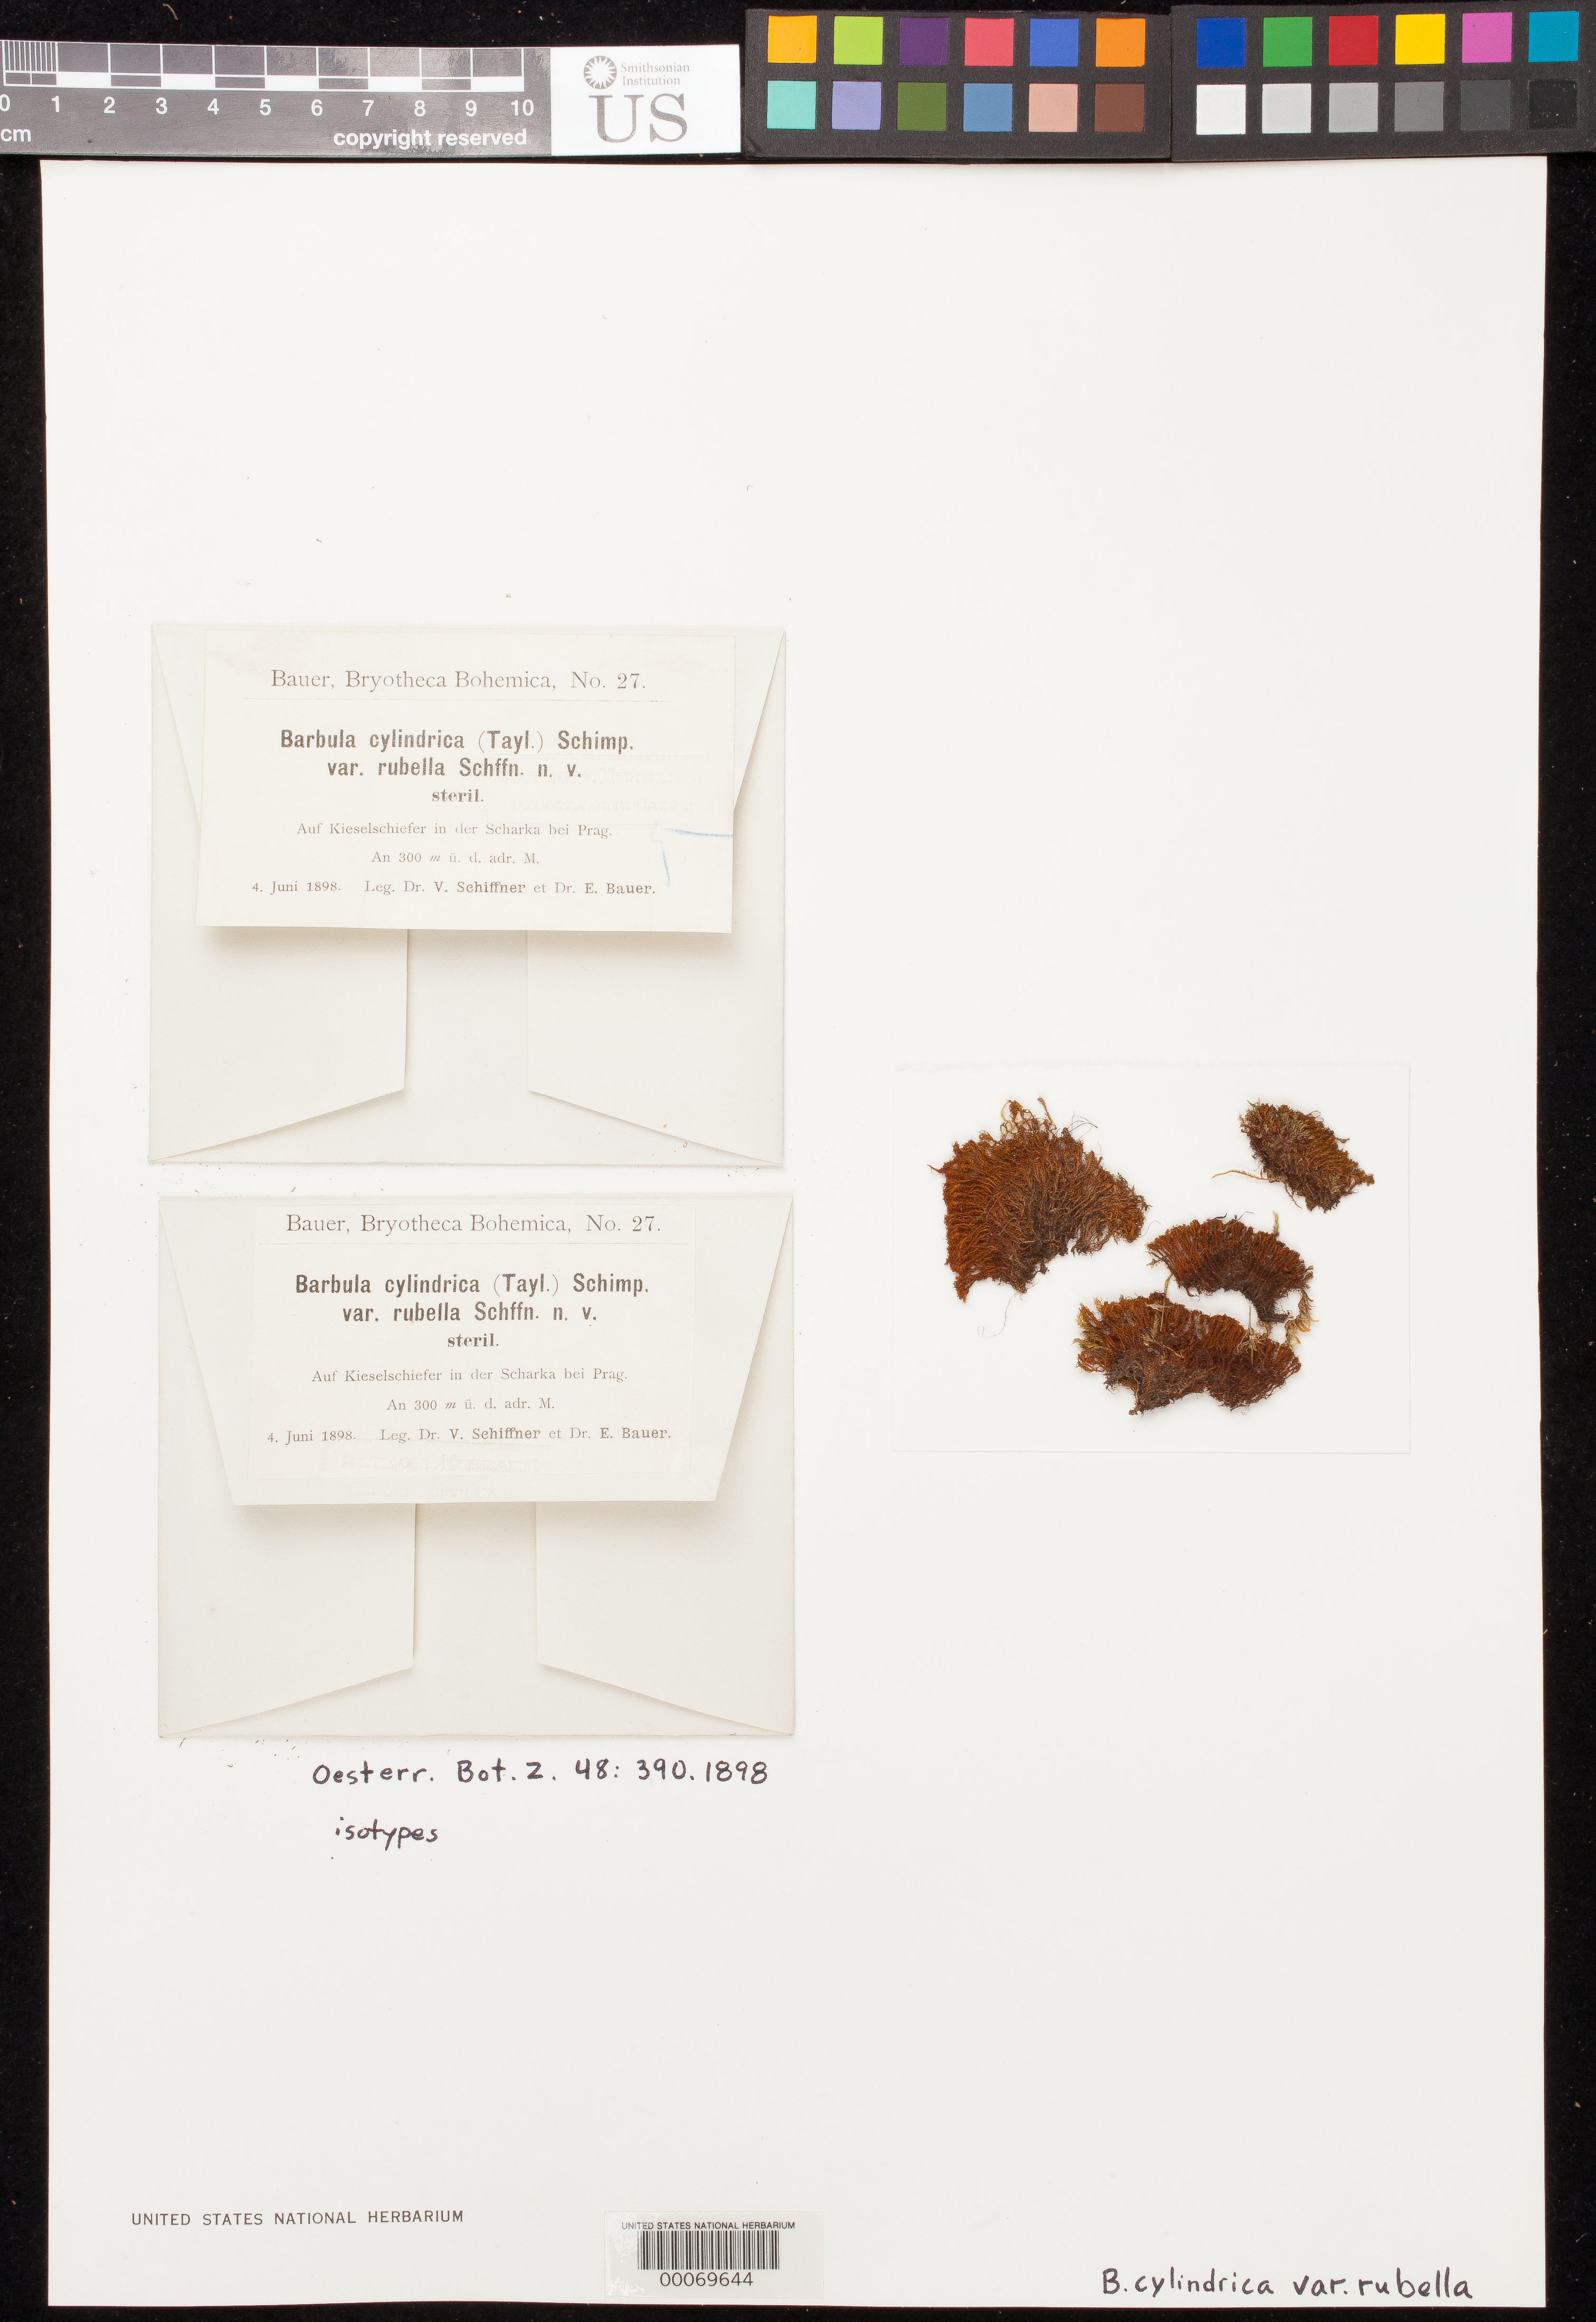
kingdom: Plantae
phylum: Bryophyta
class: Bryopsida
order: Pottiales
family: Pottiaceae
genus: Barbula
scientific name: Barbula vinealis subsp. cylindrica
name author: Podp.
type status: Type Collection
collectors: V. F. Schiffner & E. Bauer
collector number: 27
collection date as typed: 04 Jun 1898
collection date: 1898-06-04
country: Czechia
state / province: Prague, Capital District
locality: Auf Kieselschiefer in der Scharka bei Prag. [On flint slates in the Scharka (Sarka) near Prague.]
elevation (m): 300